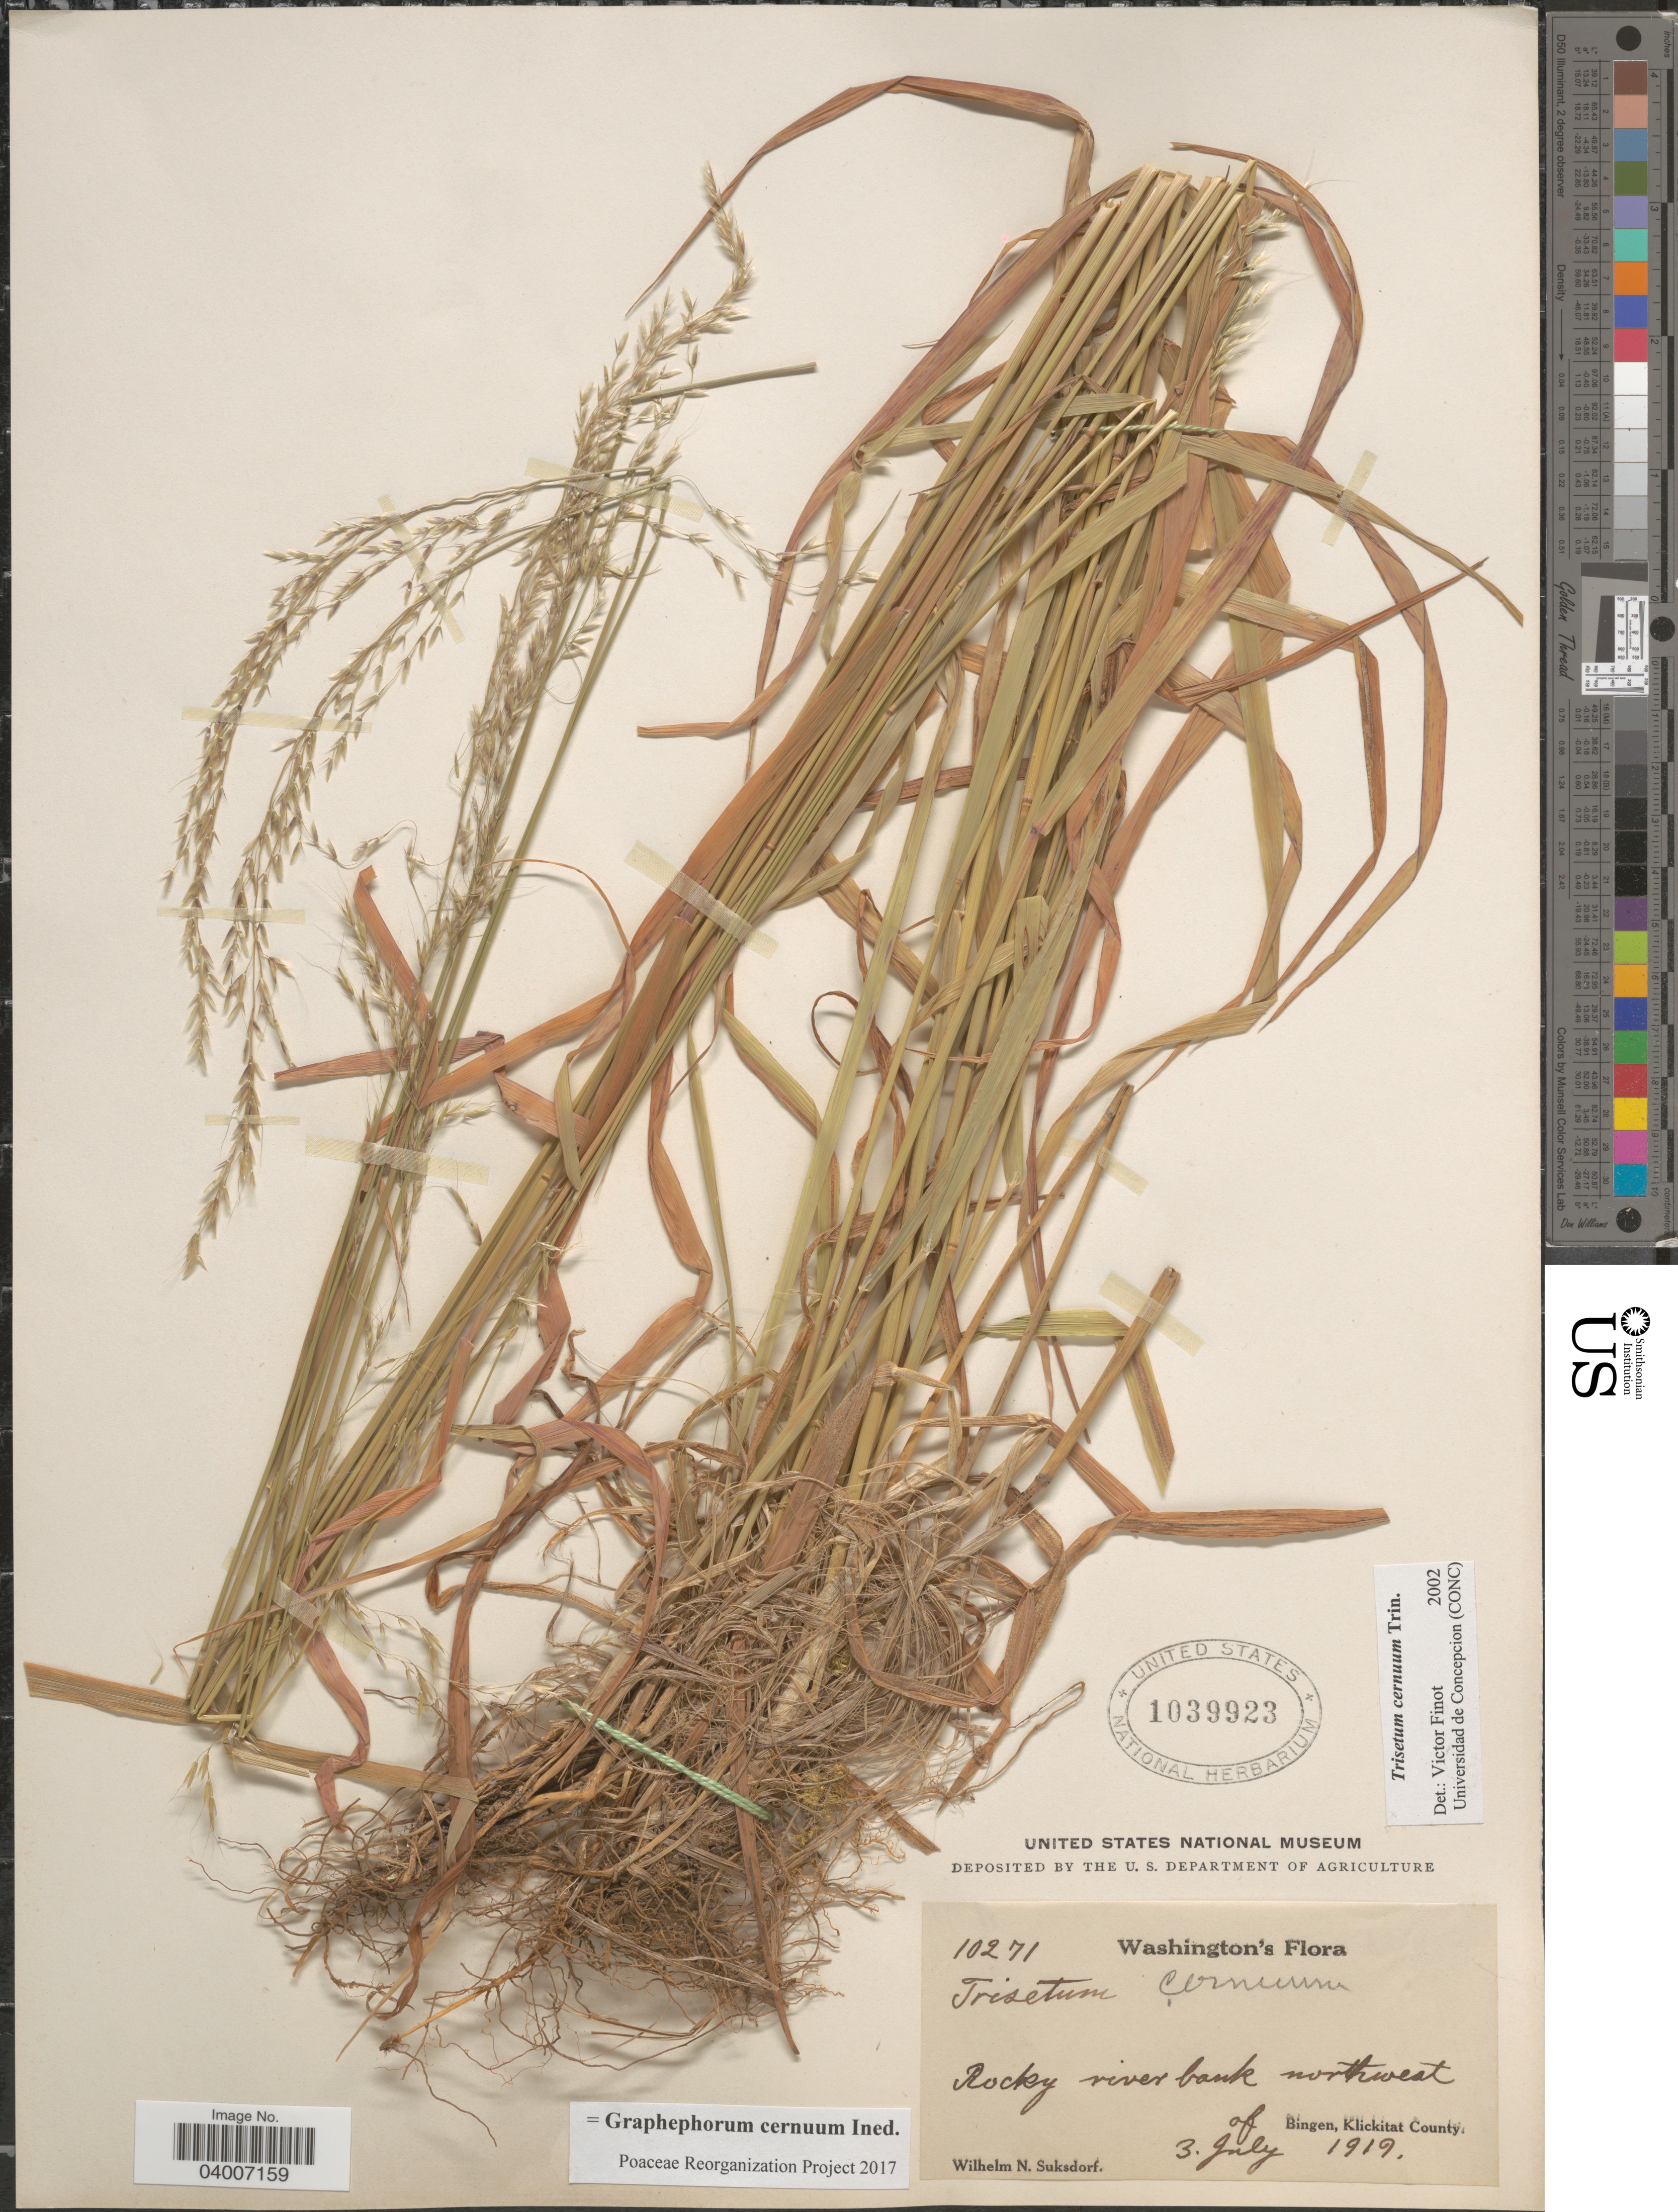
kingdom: Plantae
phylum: Tracheophyta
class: Liliopsida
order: Poales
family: Poaceae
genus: Graphephorum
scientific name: Graphephorum cernuum ined.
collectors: W. N. Suksdorf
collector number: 10271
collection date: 1919-07-03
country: United States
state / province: Washington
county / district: Klickitat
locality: Rocky river bank northwest of Bingen, Klickitat County.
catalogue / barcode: US 1039923